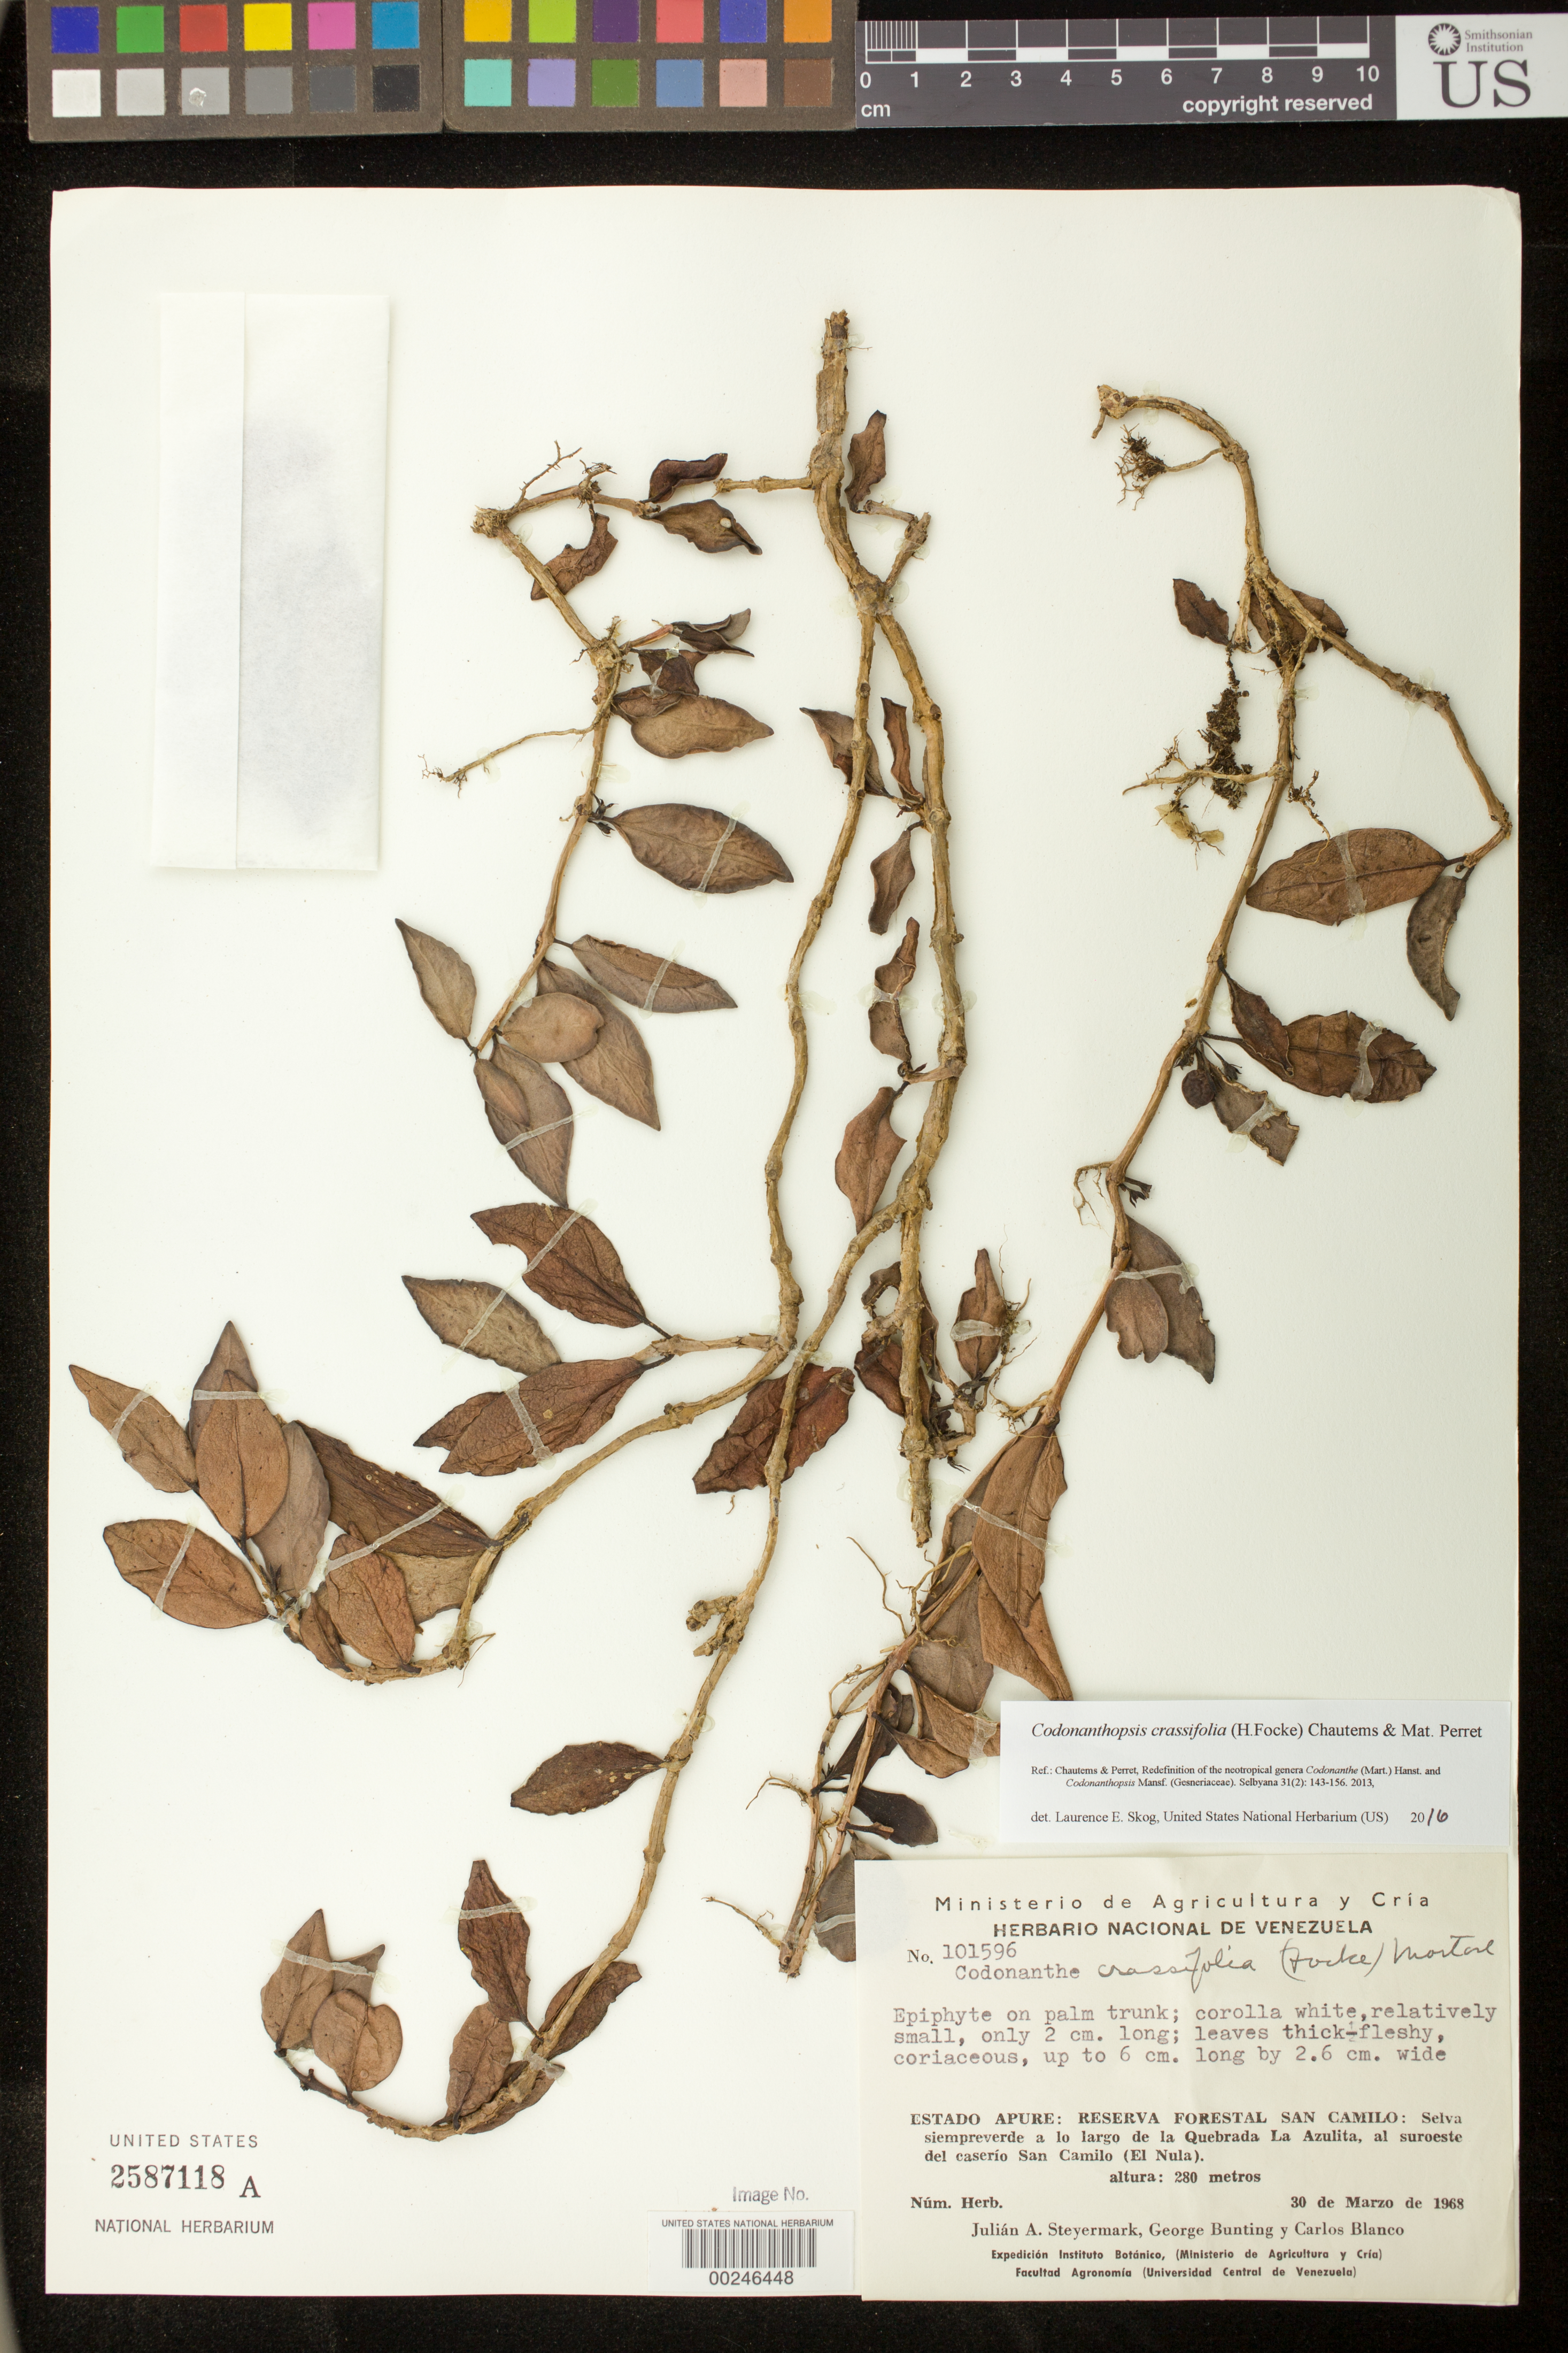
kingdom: Plantae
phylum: Tracheophyta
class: Magnoliopsida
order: Lamiales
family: Gesneriaceae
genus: Codonanthopsis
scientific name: Codonanthopsis crassifolia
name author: (H. Focke) Chautems & Mat.Perret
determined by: Skog, Laurence E.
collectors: J. Steyermark, G. S. Bunting & C. Blanco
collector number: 101596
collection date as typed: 30 Mar 1968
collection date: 1968-03-30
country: Venezuela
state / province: Apure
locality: Along Quebrada La Azulita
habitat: Evergreen forest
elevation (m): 280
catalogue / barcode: US 2587118A